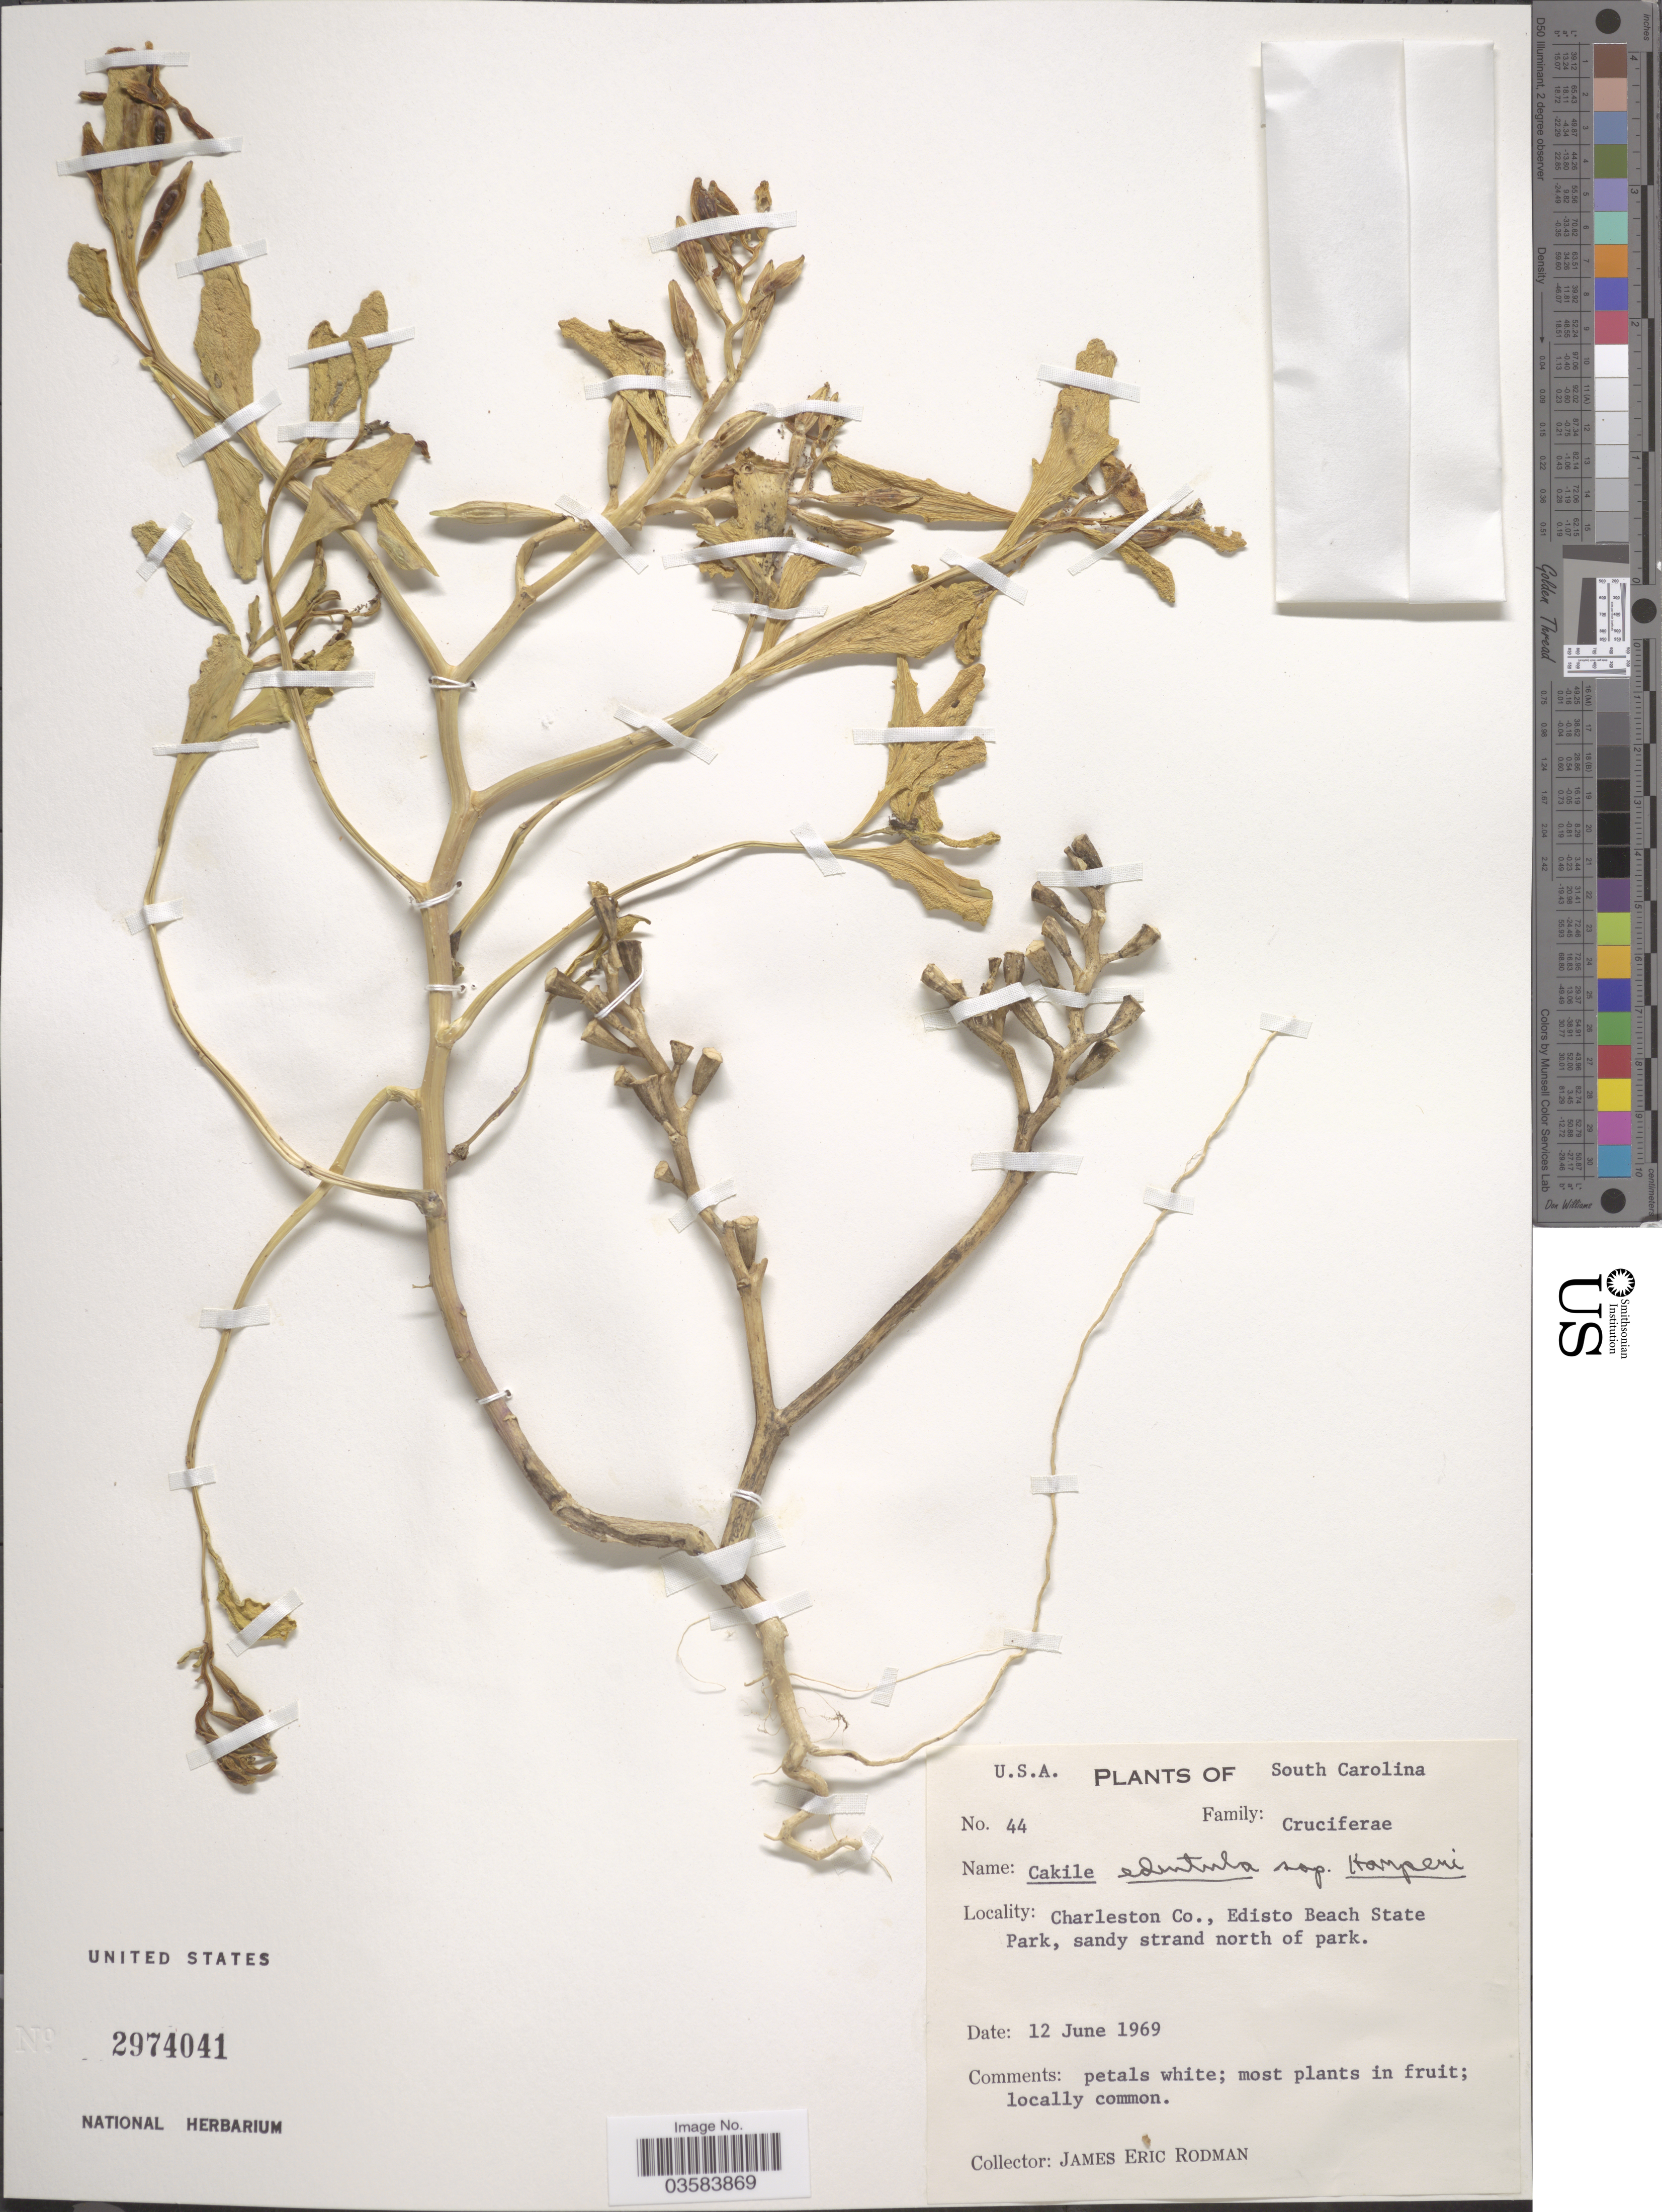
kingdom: Plantae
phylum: Tracheophyta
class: Magnoliopsida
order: Brassicales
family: Brassicaceae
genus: Cakile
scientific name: Cakile edentula subsp. harperi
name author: (Small) Rodman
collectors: J. Rodman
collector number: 44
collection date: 1969-06-12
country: United States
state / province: South Carolina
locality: Charleston Co., Edisto Beach State Park, sandy strand north of park.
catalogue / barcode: US 2974041